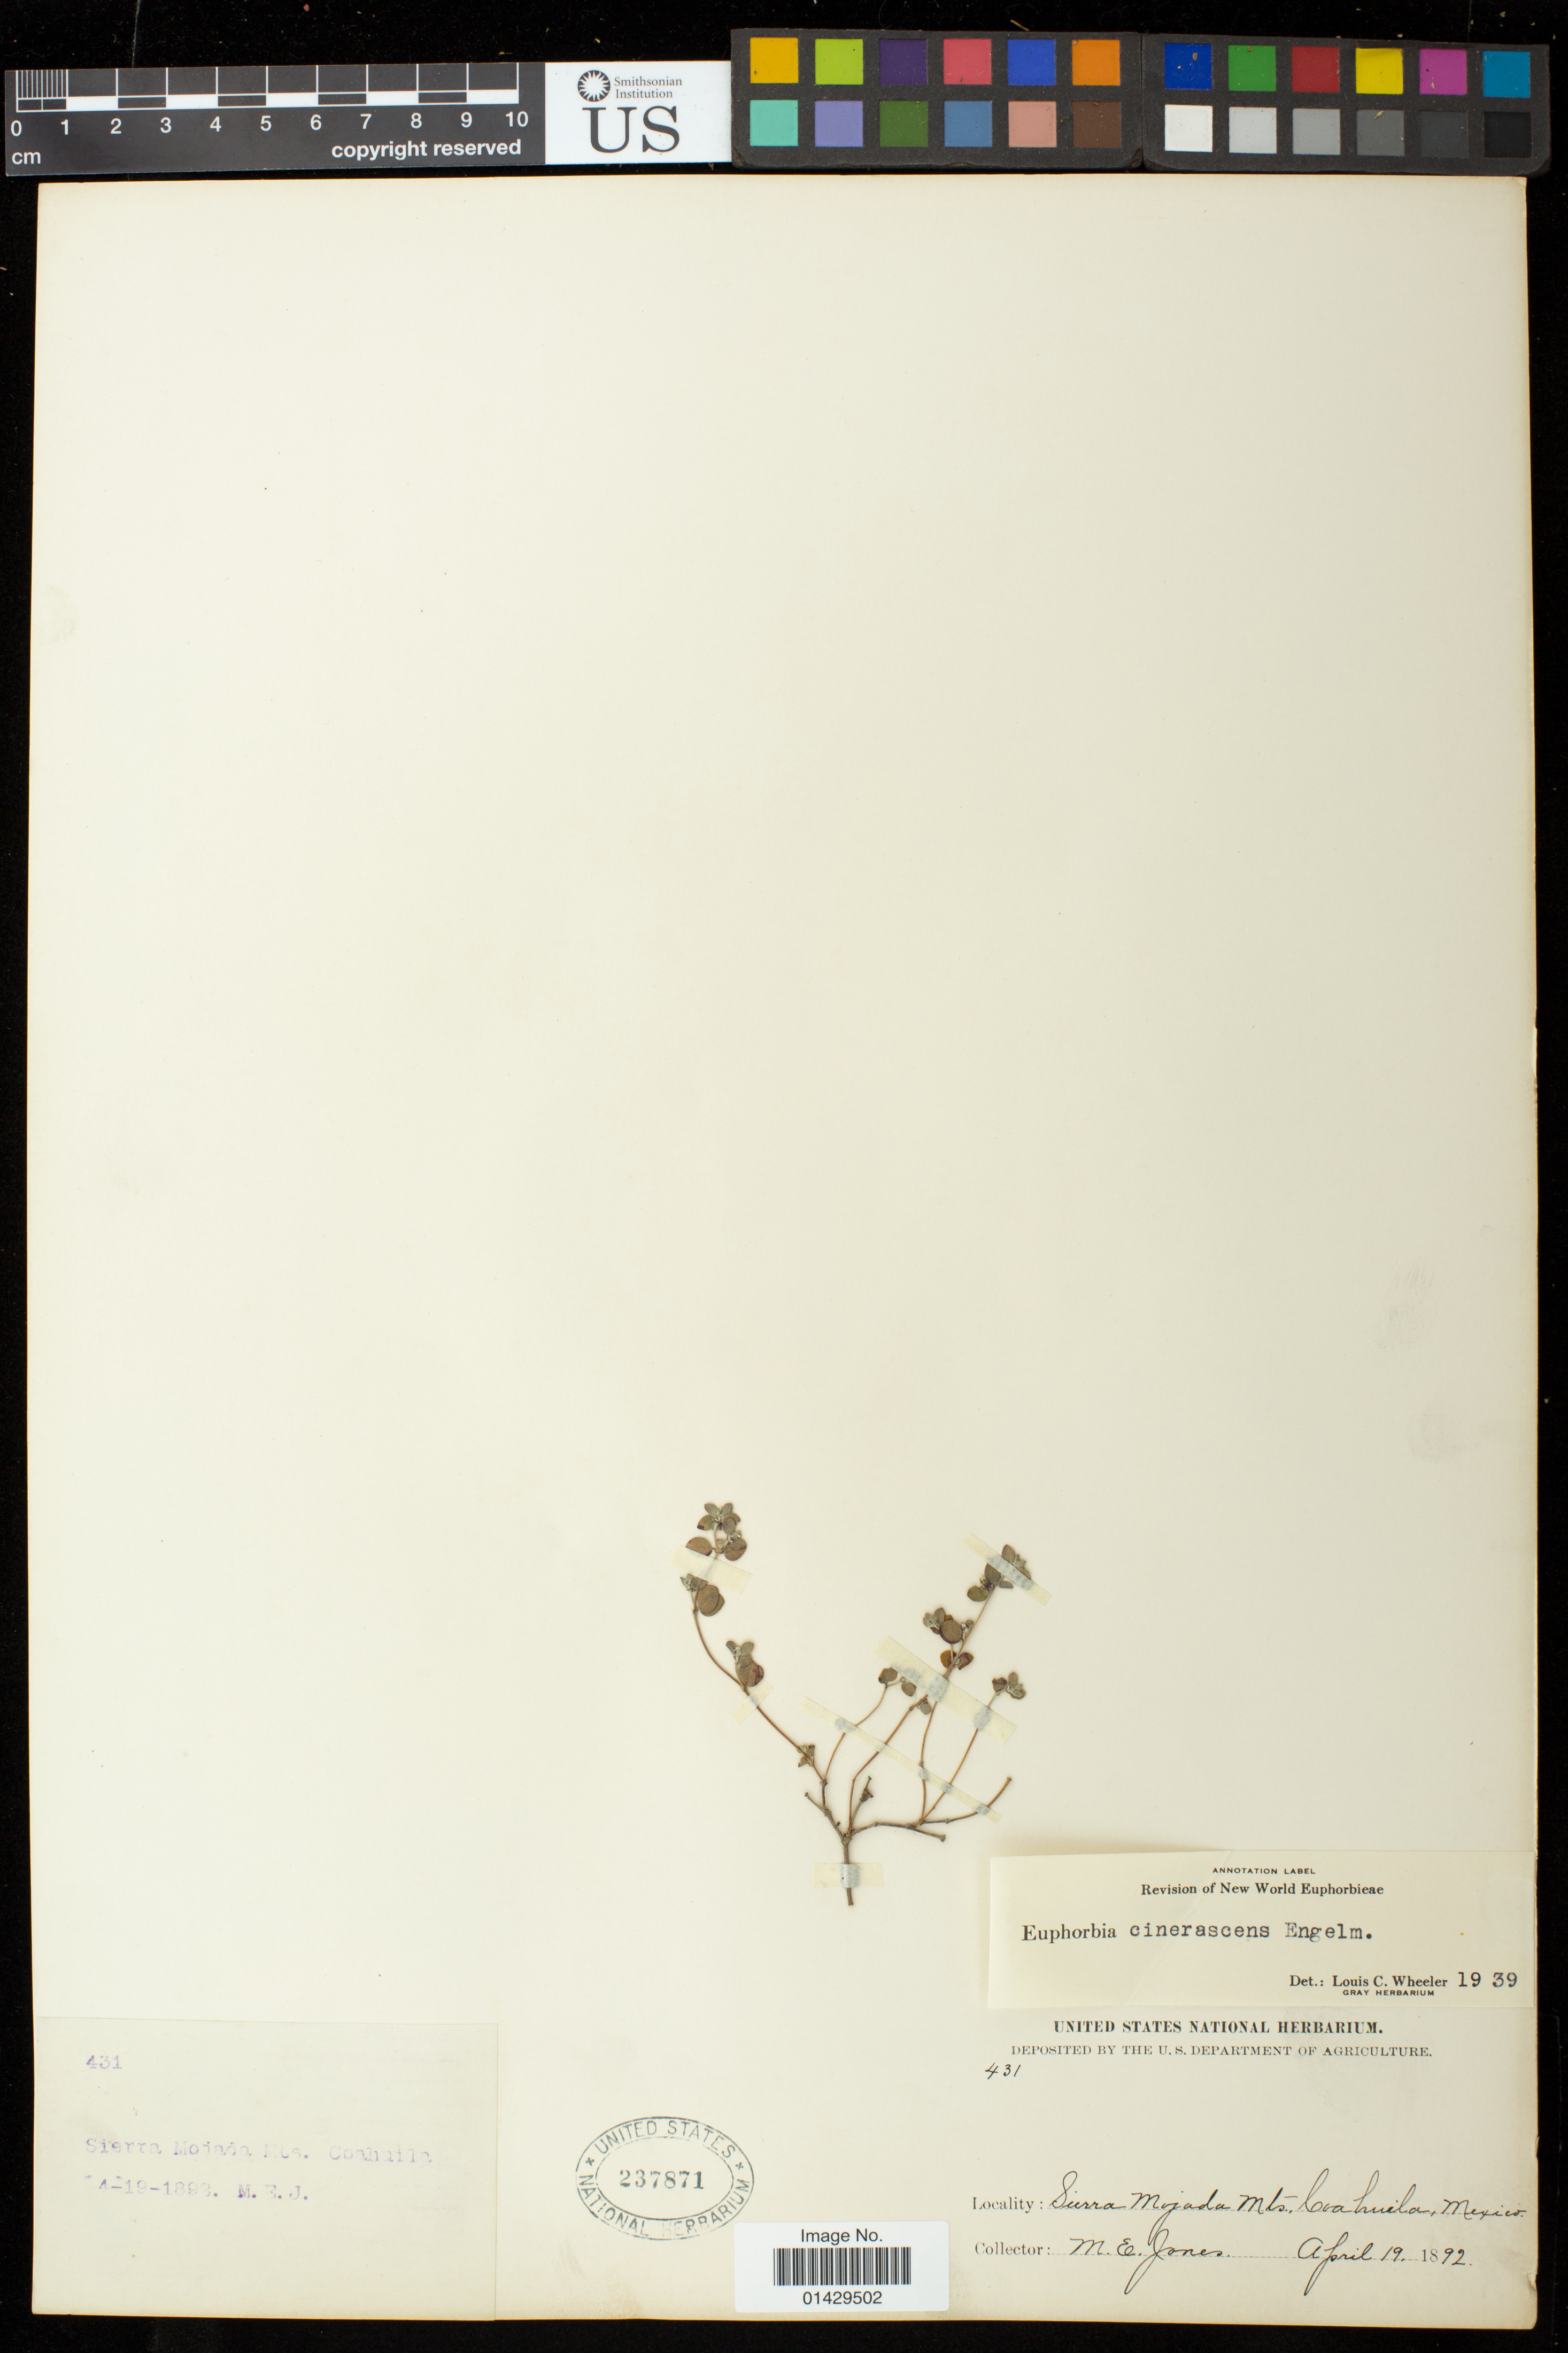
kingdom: Plantae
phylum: Tracheophyta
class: Magnoliopsida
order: Malpighiales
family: Euphorbiaceae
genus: Euphorbia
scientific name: Euphorbia cinerascens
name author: Engelm. in Emory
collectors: M. E. Jones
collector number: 431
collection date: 1892-04-19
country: Mexico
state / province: Coahuila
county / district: Sierra Mojada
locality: Sierra Mojada Mts.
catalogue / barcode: US 237871